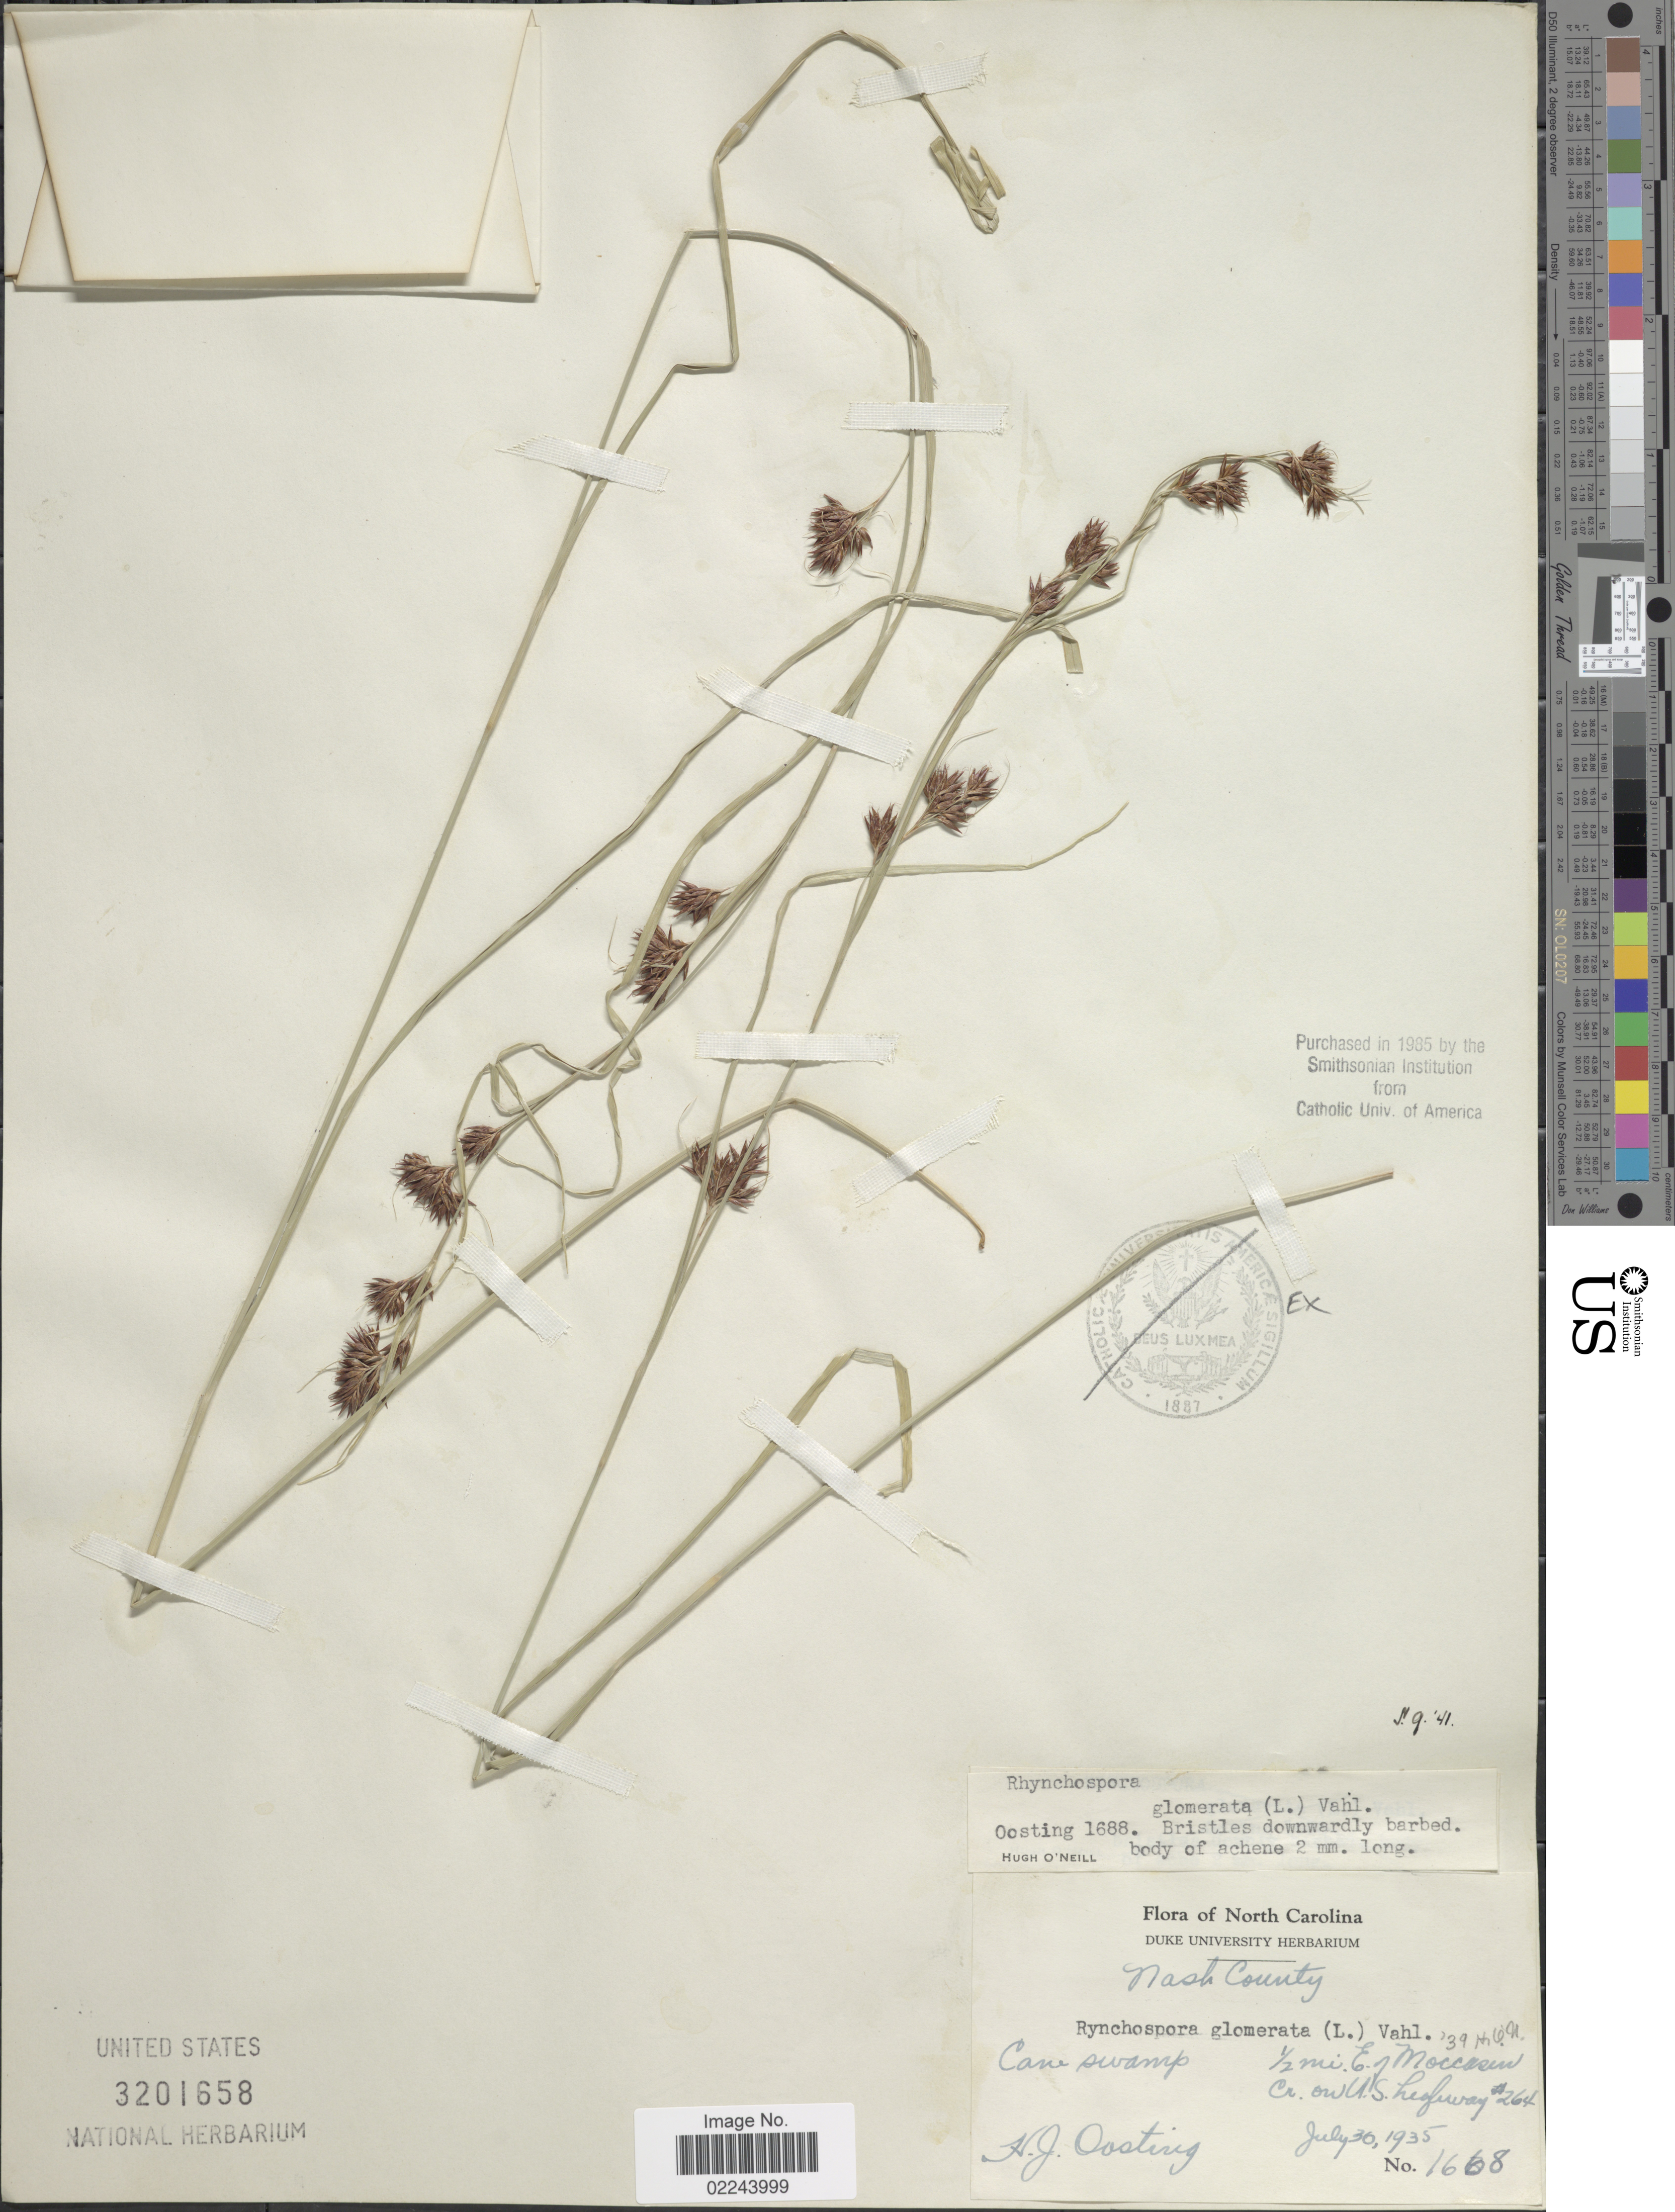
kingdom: Plantae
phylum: Tracheophyta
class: Liliopsida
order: Poales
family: Cyperaceae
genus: Rhynchospora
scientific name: Rhynchospora glomerata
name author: (L.) Vahl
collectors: H. Oosting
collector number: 1668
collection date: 1935-07-30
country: United States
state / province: North Carolina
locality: Cave swamp, ½ mi E of Moccasin Cr. on U.S. Highway #264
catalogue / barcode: US 3201658